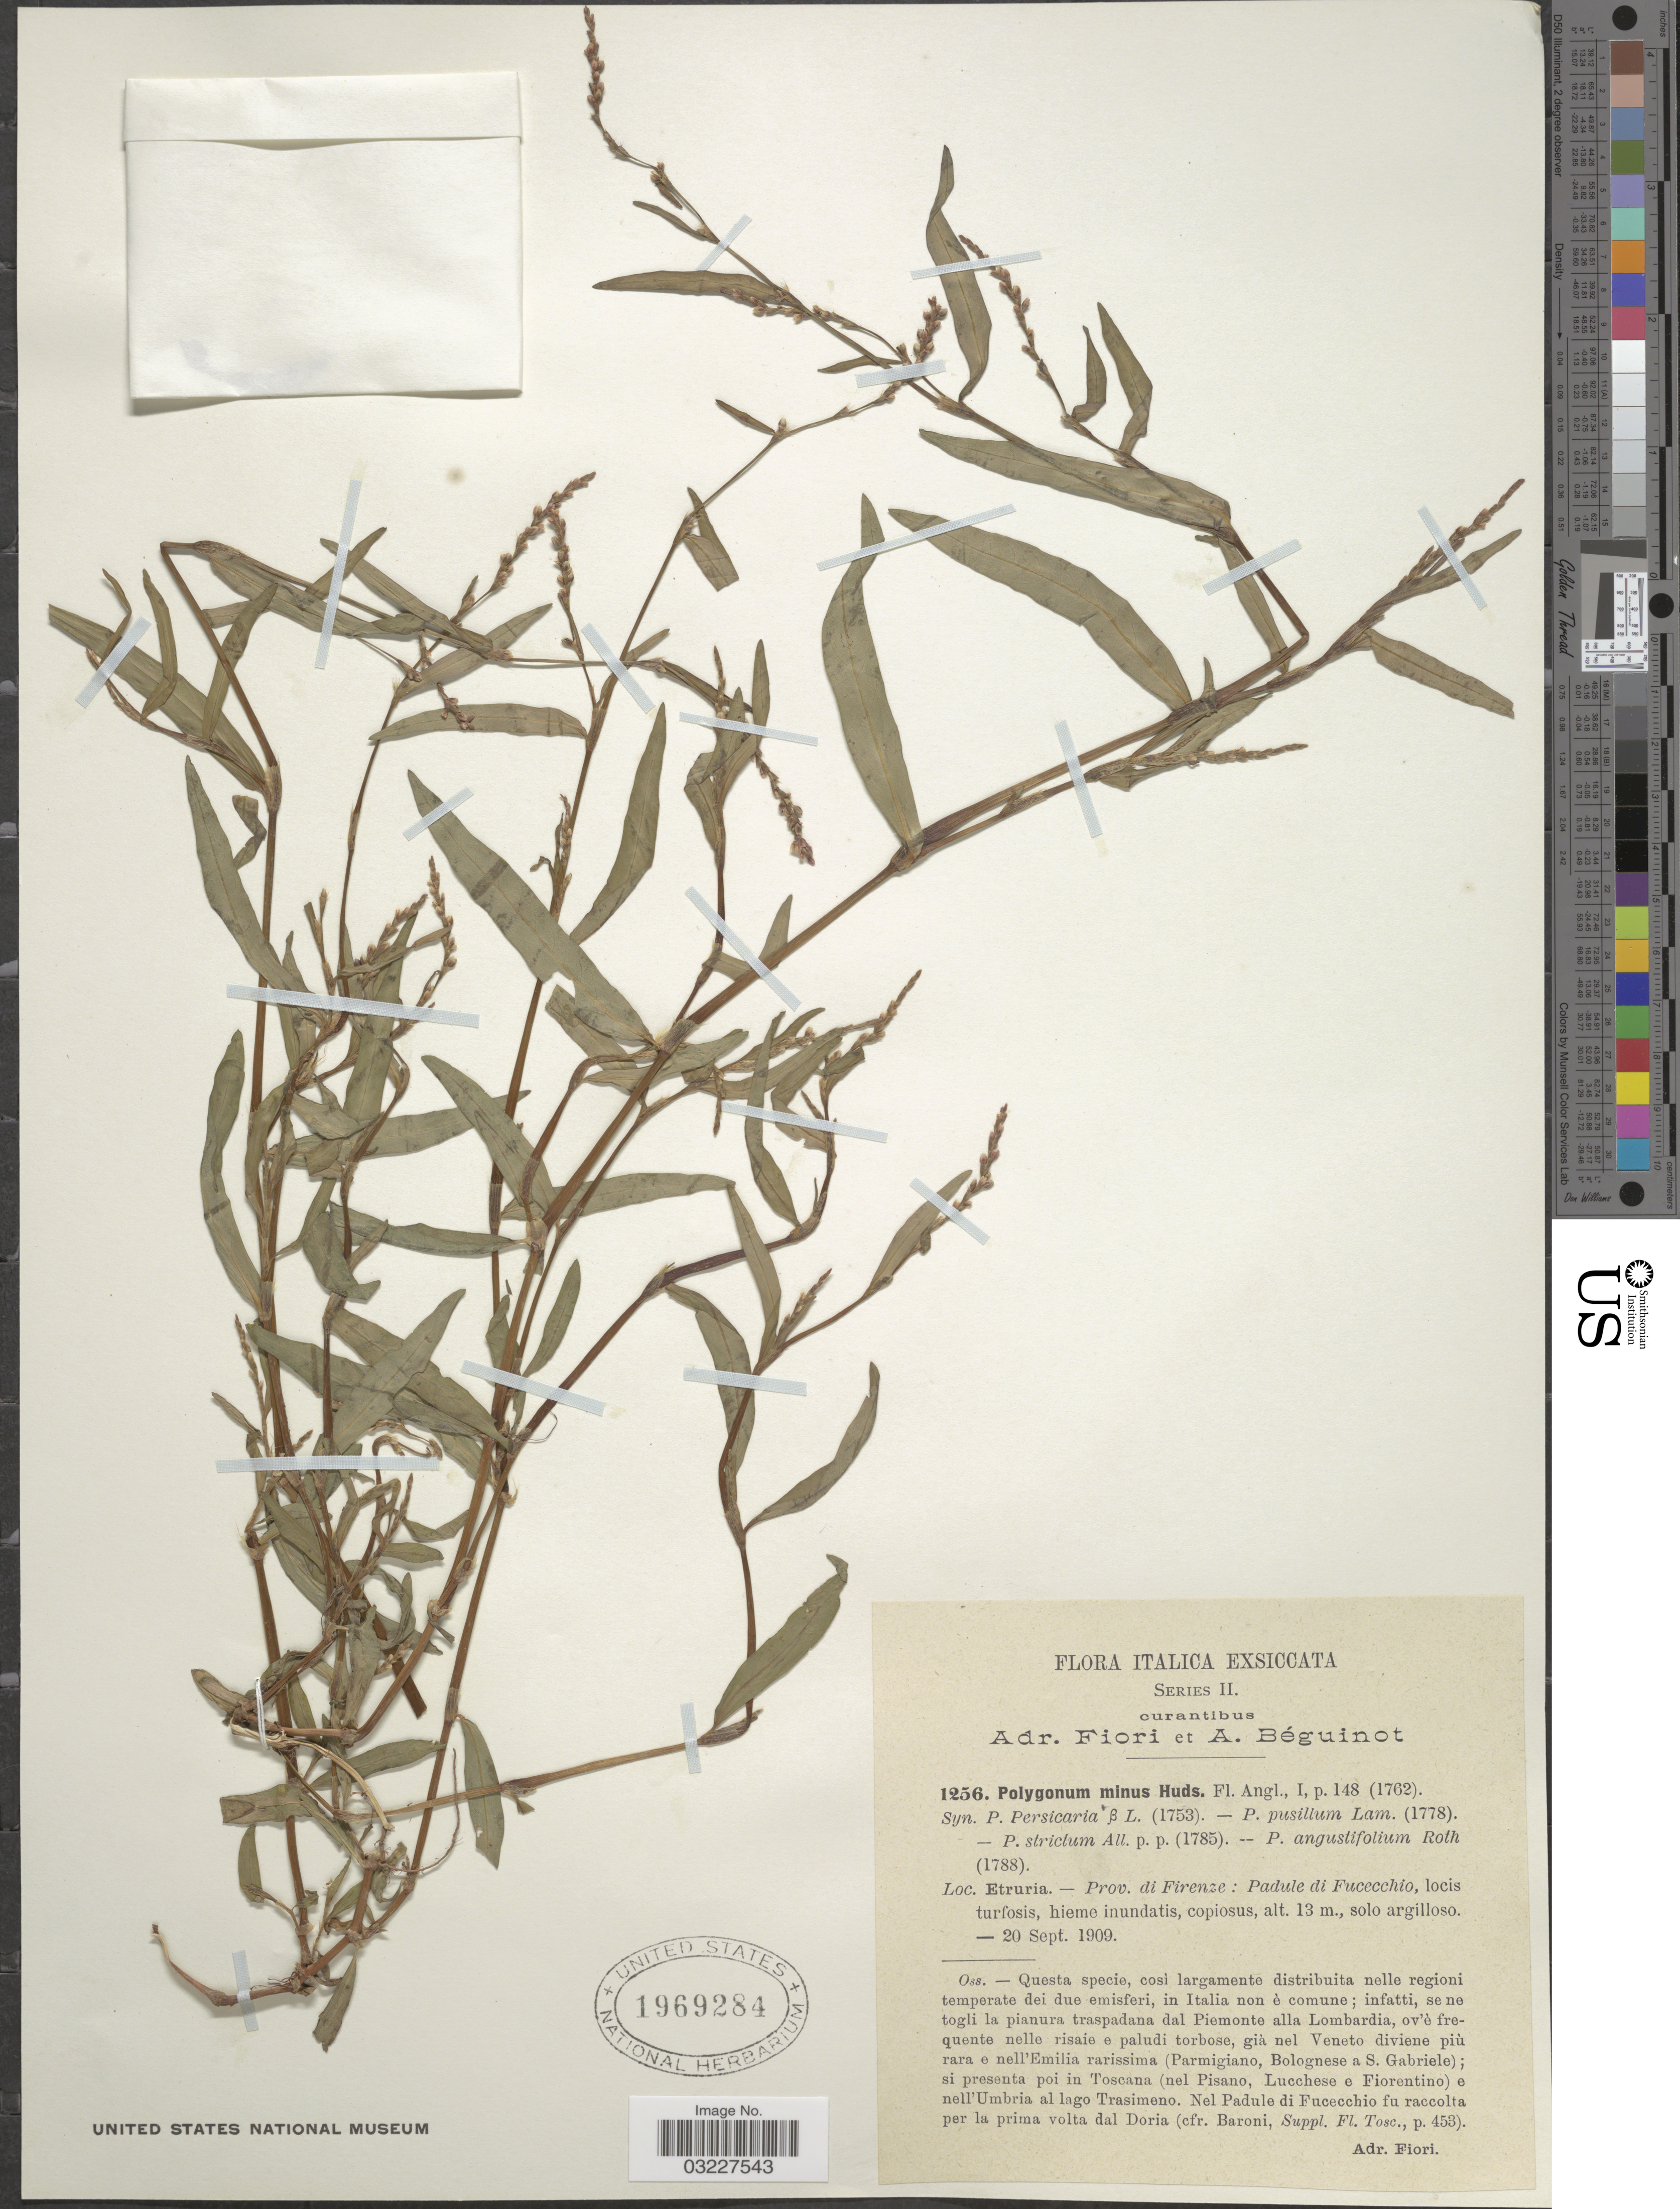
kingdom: Plantae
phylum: Tracheophyta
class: Magnoliopsida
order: Caryophyllales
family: Polygonaceae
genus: Polygonum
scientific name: Polygonum minus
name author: Huds.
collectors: A. Fiori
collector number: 1256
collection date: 1909-09-20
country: Italy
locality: Italica Exsiccata, Etruria. - Prov. di Firenze: Padule di Fucecchio, locis turfosis, hieme inundatis, copiosus.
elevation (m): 13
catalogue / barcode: US 1969284